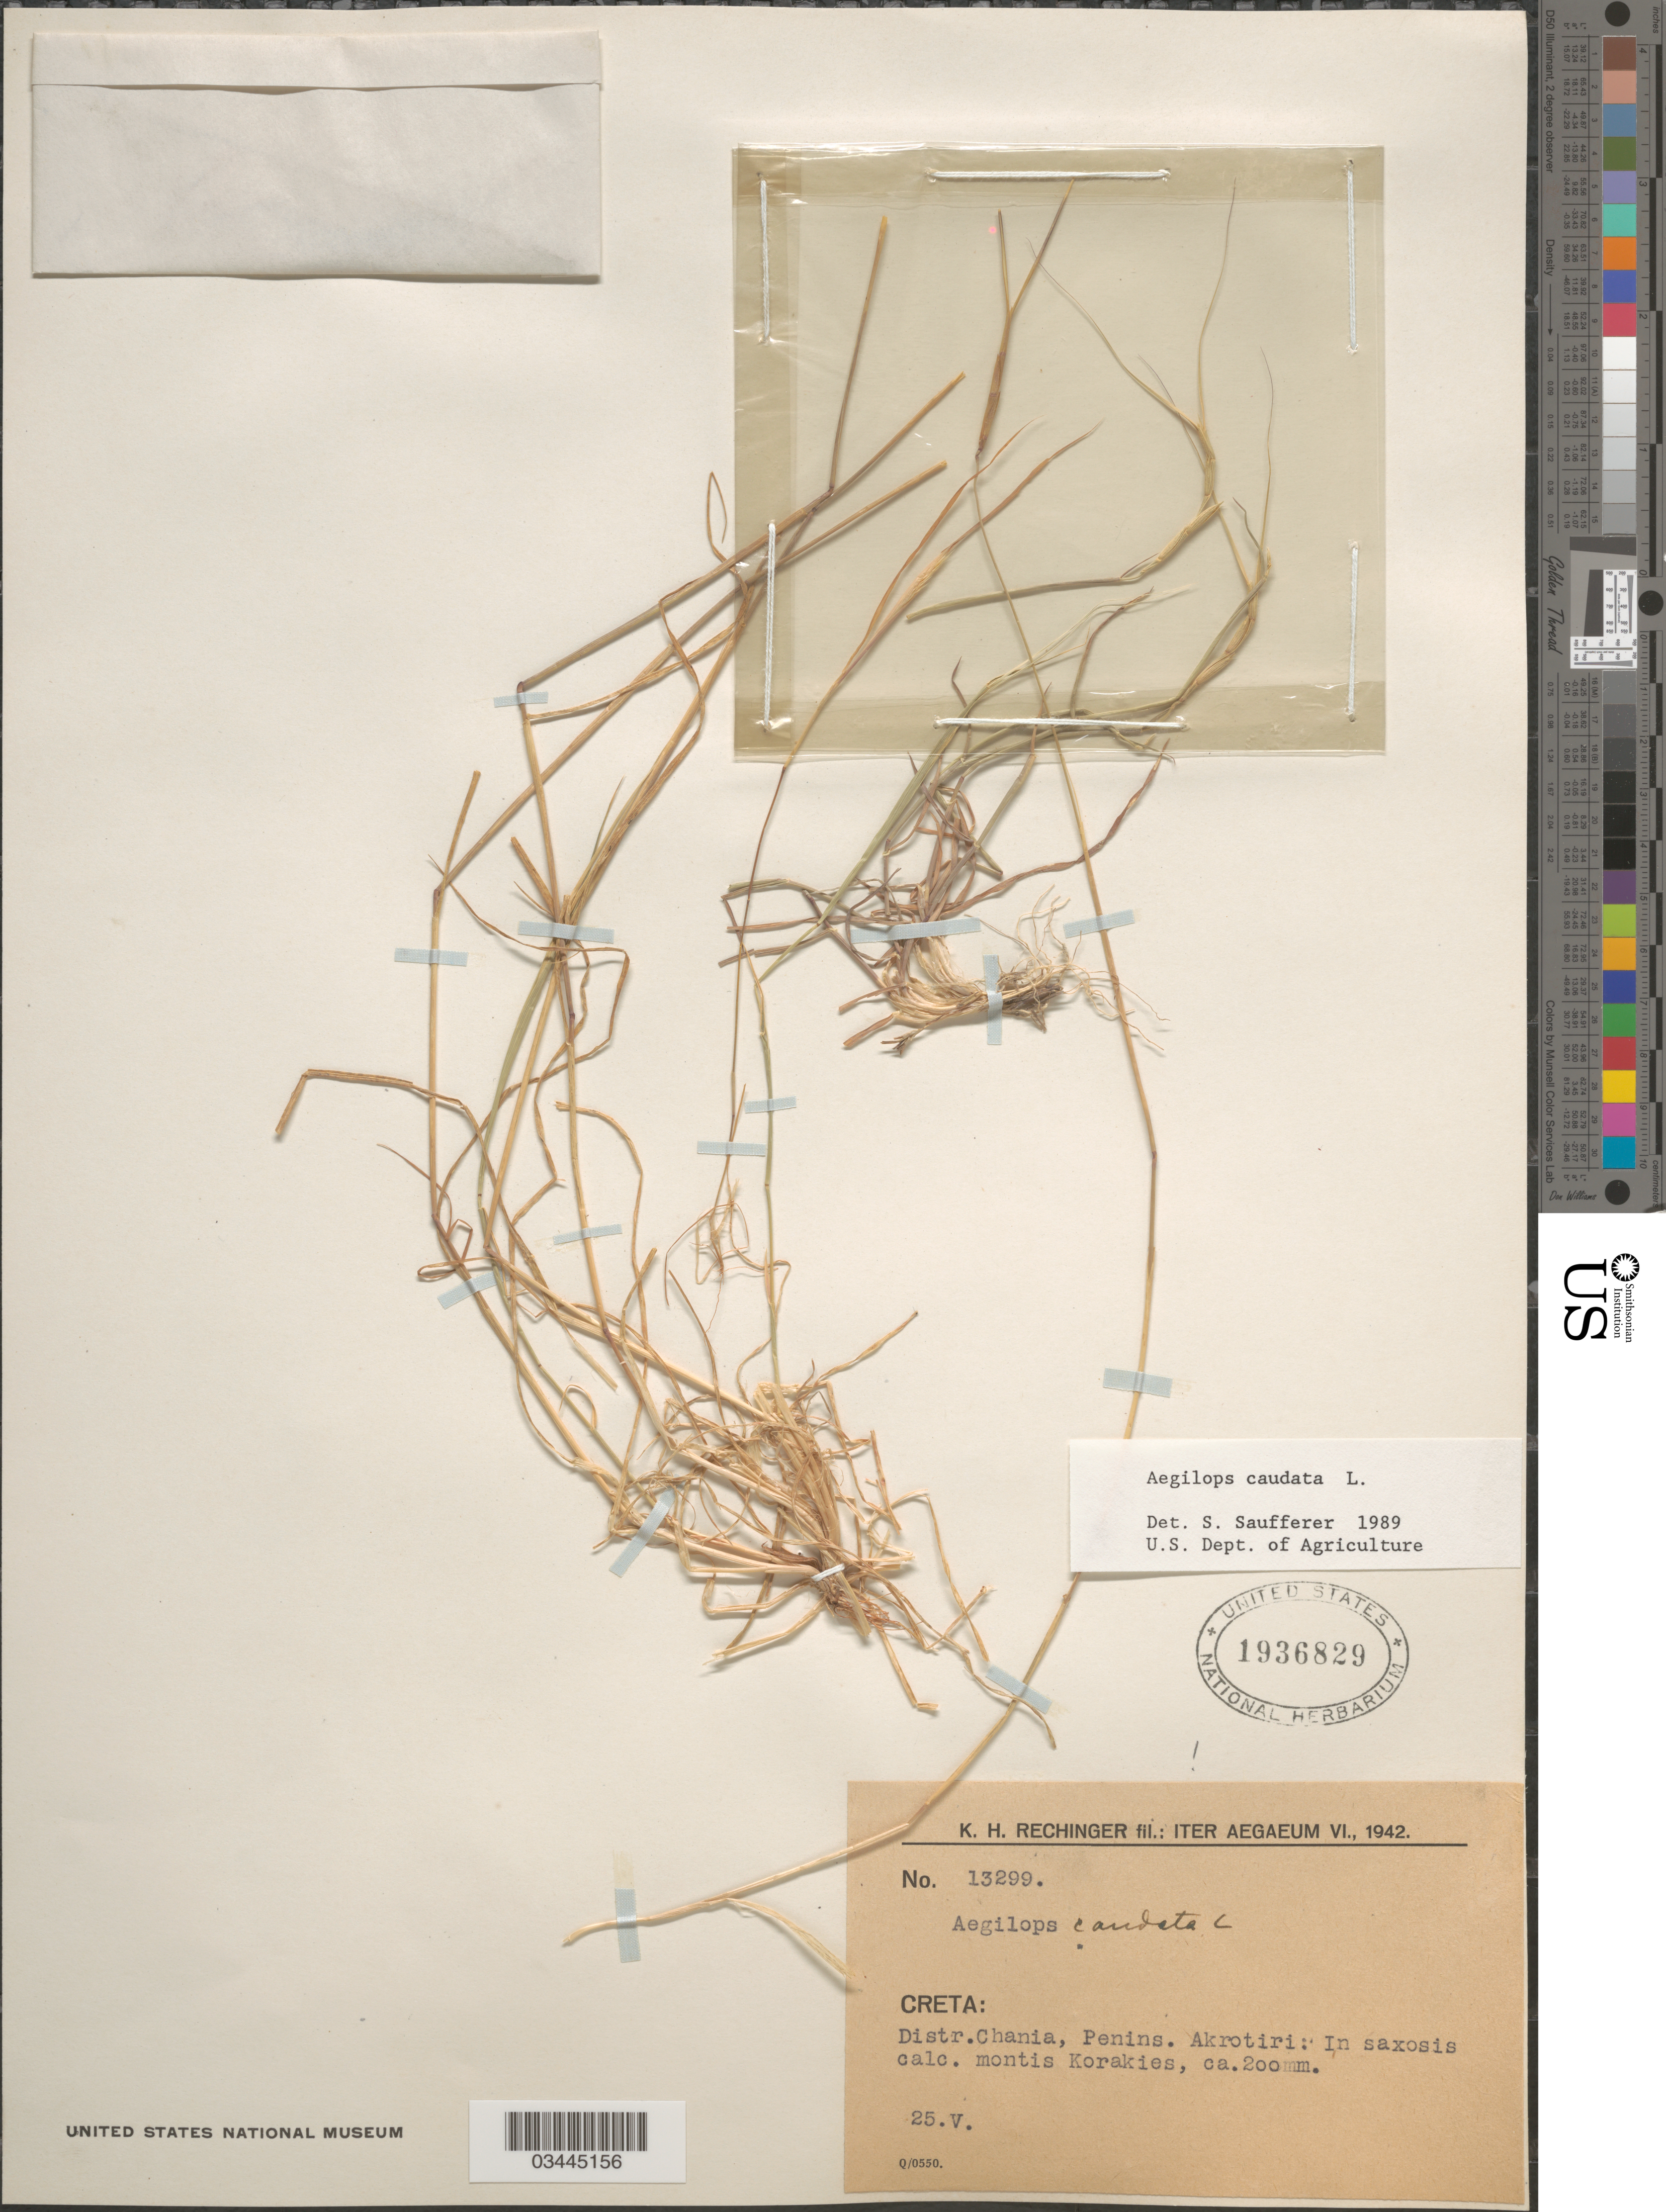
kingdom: Plantae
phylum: Tracheophyta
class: Liliopsida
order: Poales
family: Poaceae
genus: Aegilops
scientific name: Aegilops caudata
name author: L.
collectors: K. H. Rechinger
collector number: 13299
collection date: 1942-05-25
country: Greece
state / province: Crete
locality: Iter Aegaeum VI., 1942. Creta: Distr. Chania, Penins. Akrotiri: In saxosis calc. montis Korakies.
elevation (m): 200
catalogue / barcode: US 1936829